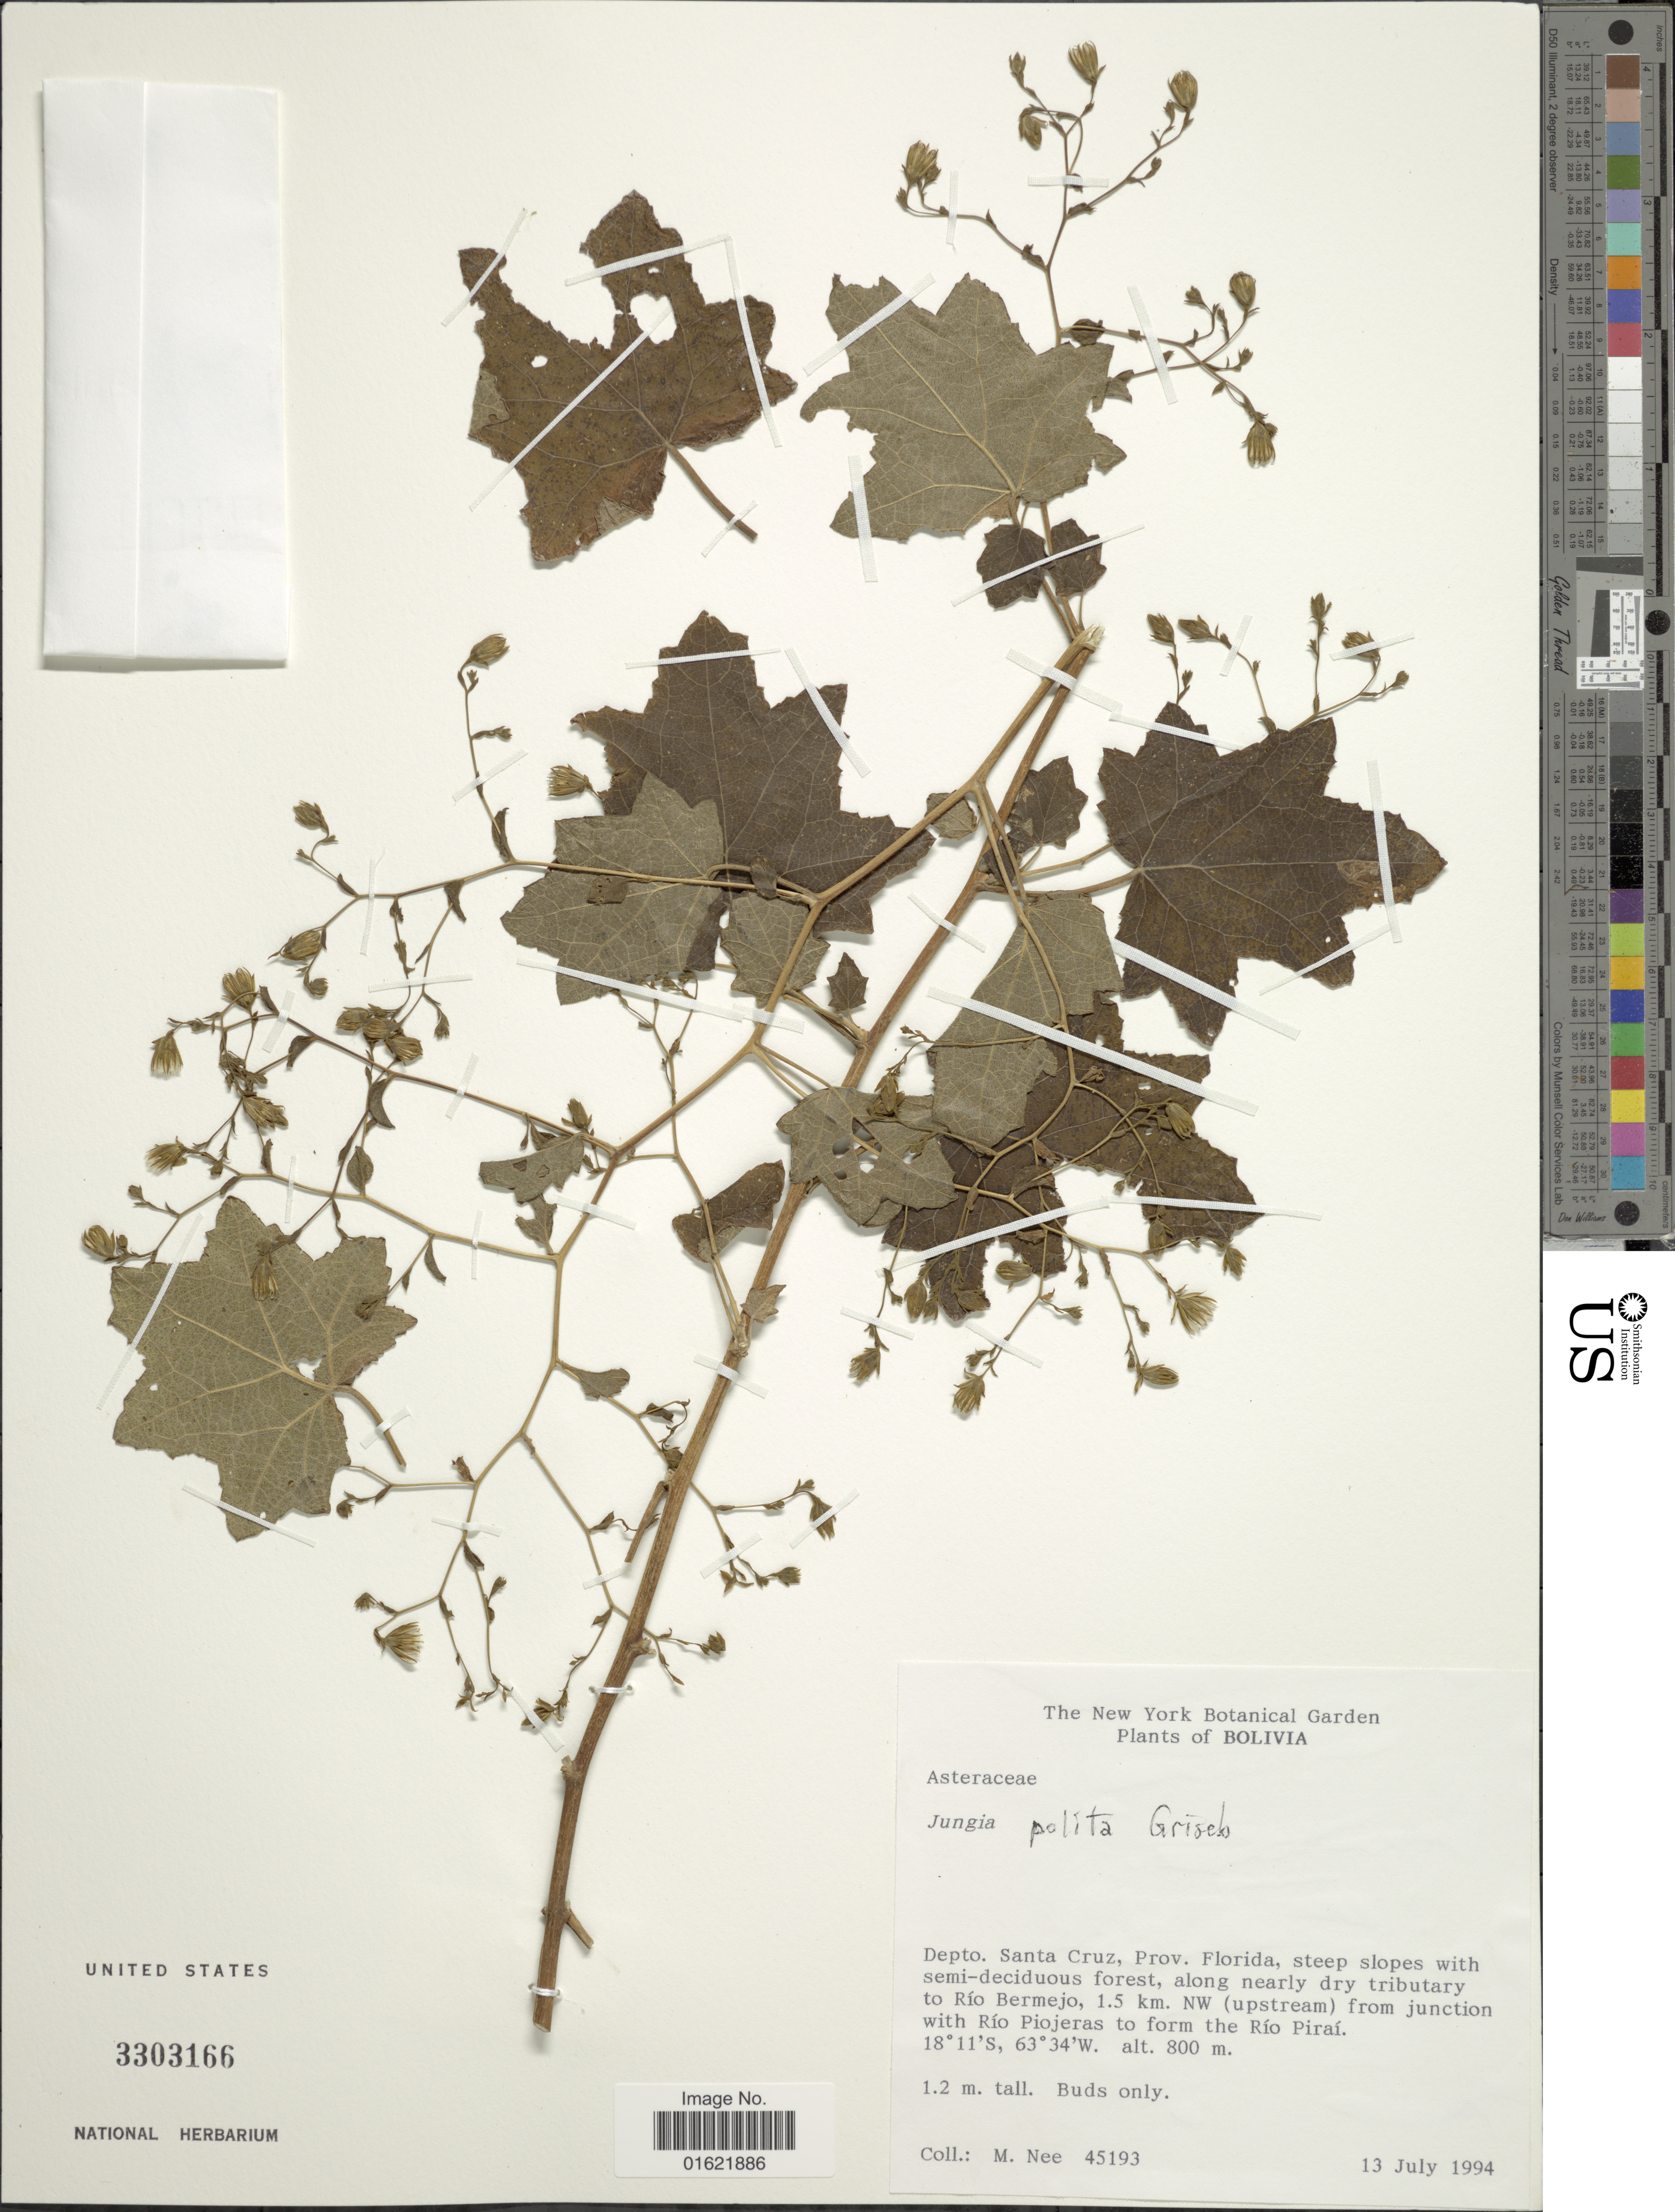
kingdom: Plantae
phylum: Tracheophyta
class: Magnoliopsida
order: Asterales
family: Asteraceae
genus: Jungia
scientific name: Jungia polita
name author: Griseb.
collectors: M. Nee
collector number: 45193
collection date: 1994-07-13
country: Bolivia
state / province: Santa Cruz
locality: Prov. Florida, steep slopes with semi-deciduous forest, along nearly dry tributary to Rio Bermejo, 1.5 km. NW (upstream) from junction with Rio Piokeras to form the Rio Pirai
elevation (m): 800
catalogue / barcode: US 3303166